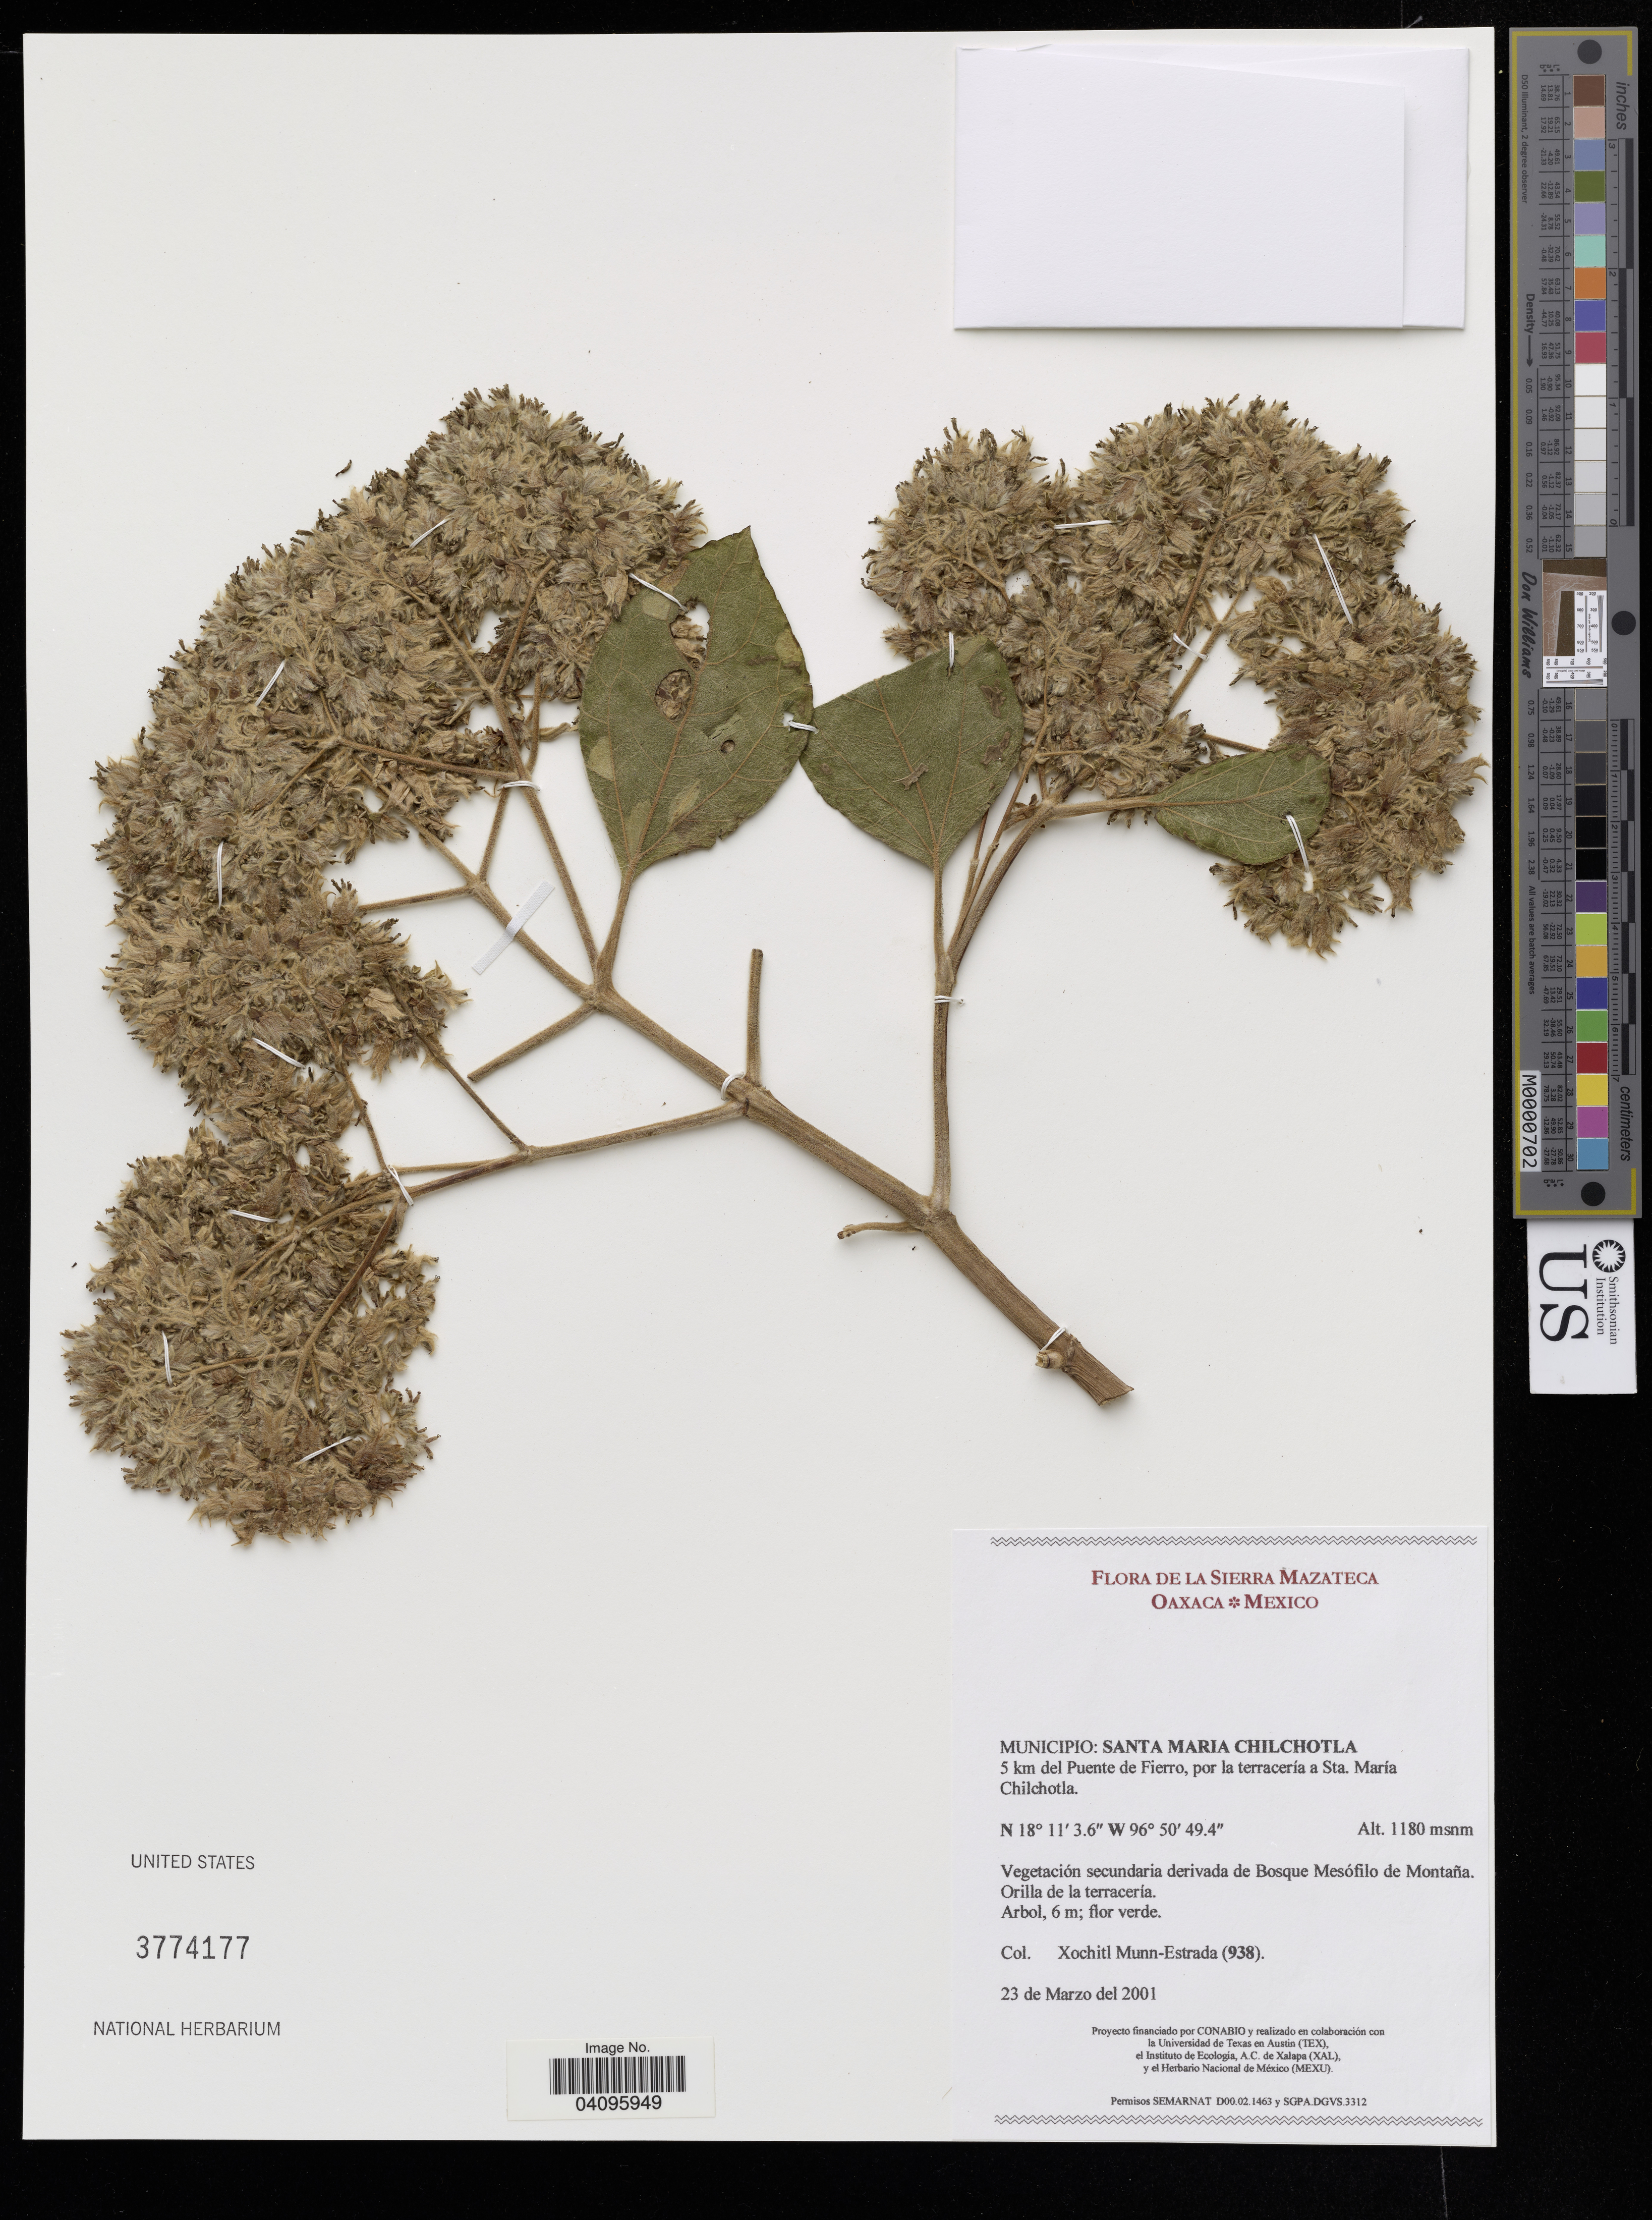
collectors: X. Munn-Estrada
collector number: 937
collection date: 2001-03-23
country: Mexico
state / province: Oaxaca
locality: La Sierra Mazateca. Municipio: Santa Maria Chilchotla. 5 km del Puente de Fierro, por la terracería a Sta. María Chilchotla.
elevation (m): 1180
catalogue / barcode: US 3774177